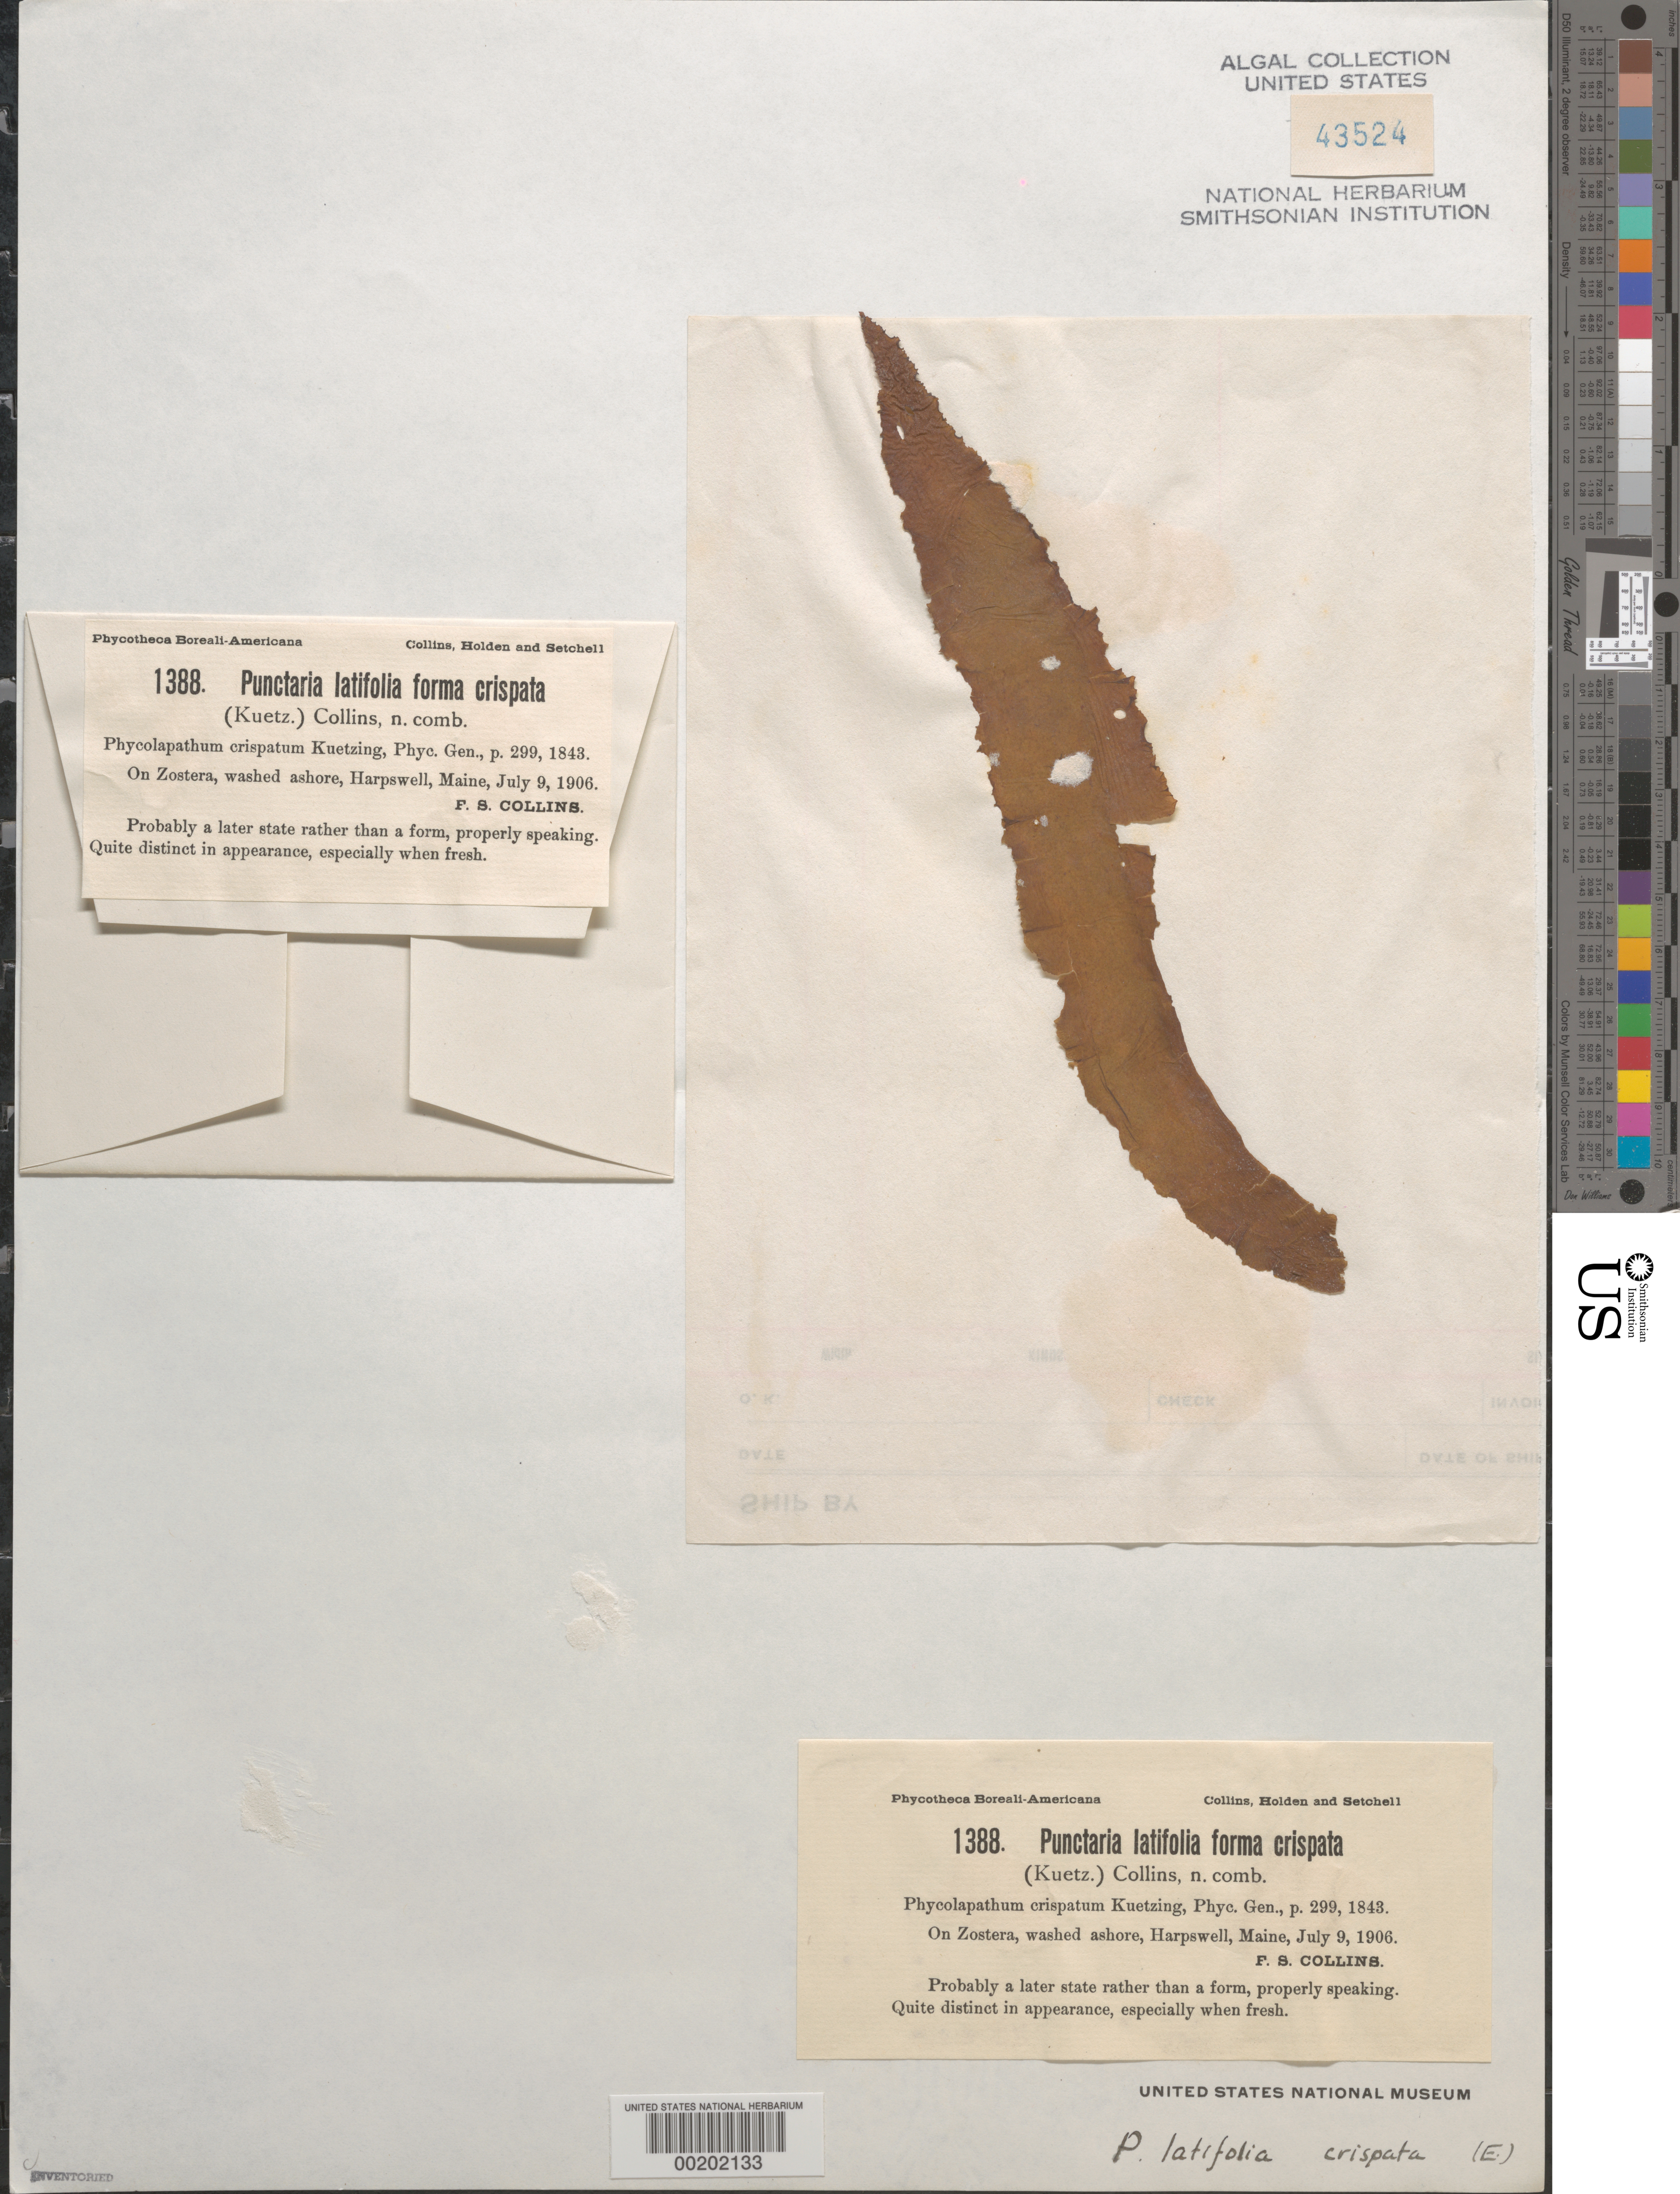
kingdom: Chromista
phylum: Ochrophyta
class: Phaeophyceae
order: Dictyosiphonales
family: Punctariaceae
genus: Punctaria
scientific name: Punctaria latifolia f. crispata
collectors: F. Collins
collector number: PB-A 1388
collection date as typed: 09 Jul 1906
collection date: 1906-07-09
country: United States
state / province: Maine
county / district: Cumberland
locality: Harpswell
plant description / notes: Collins, Holden & Setchell, Phycotheca Boreali-Americana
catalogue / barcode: US 43524